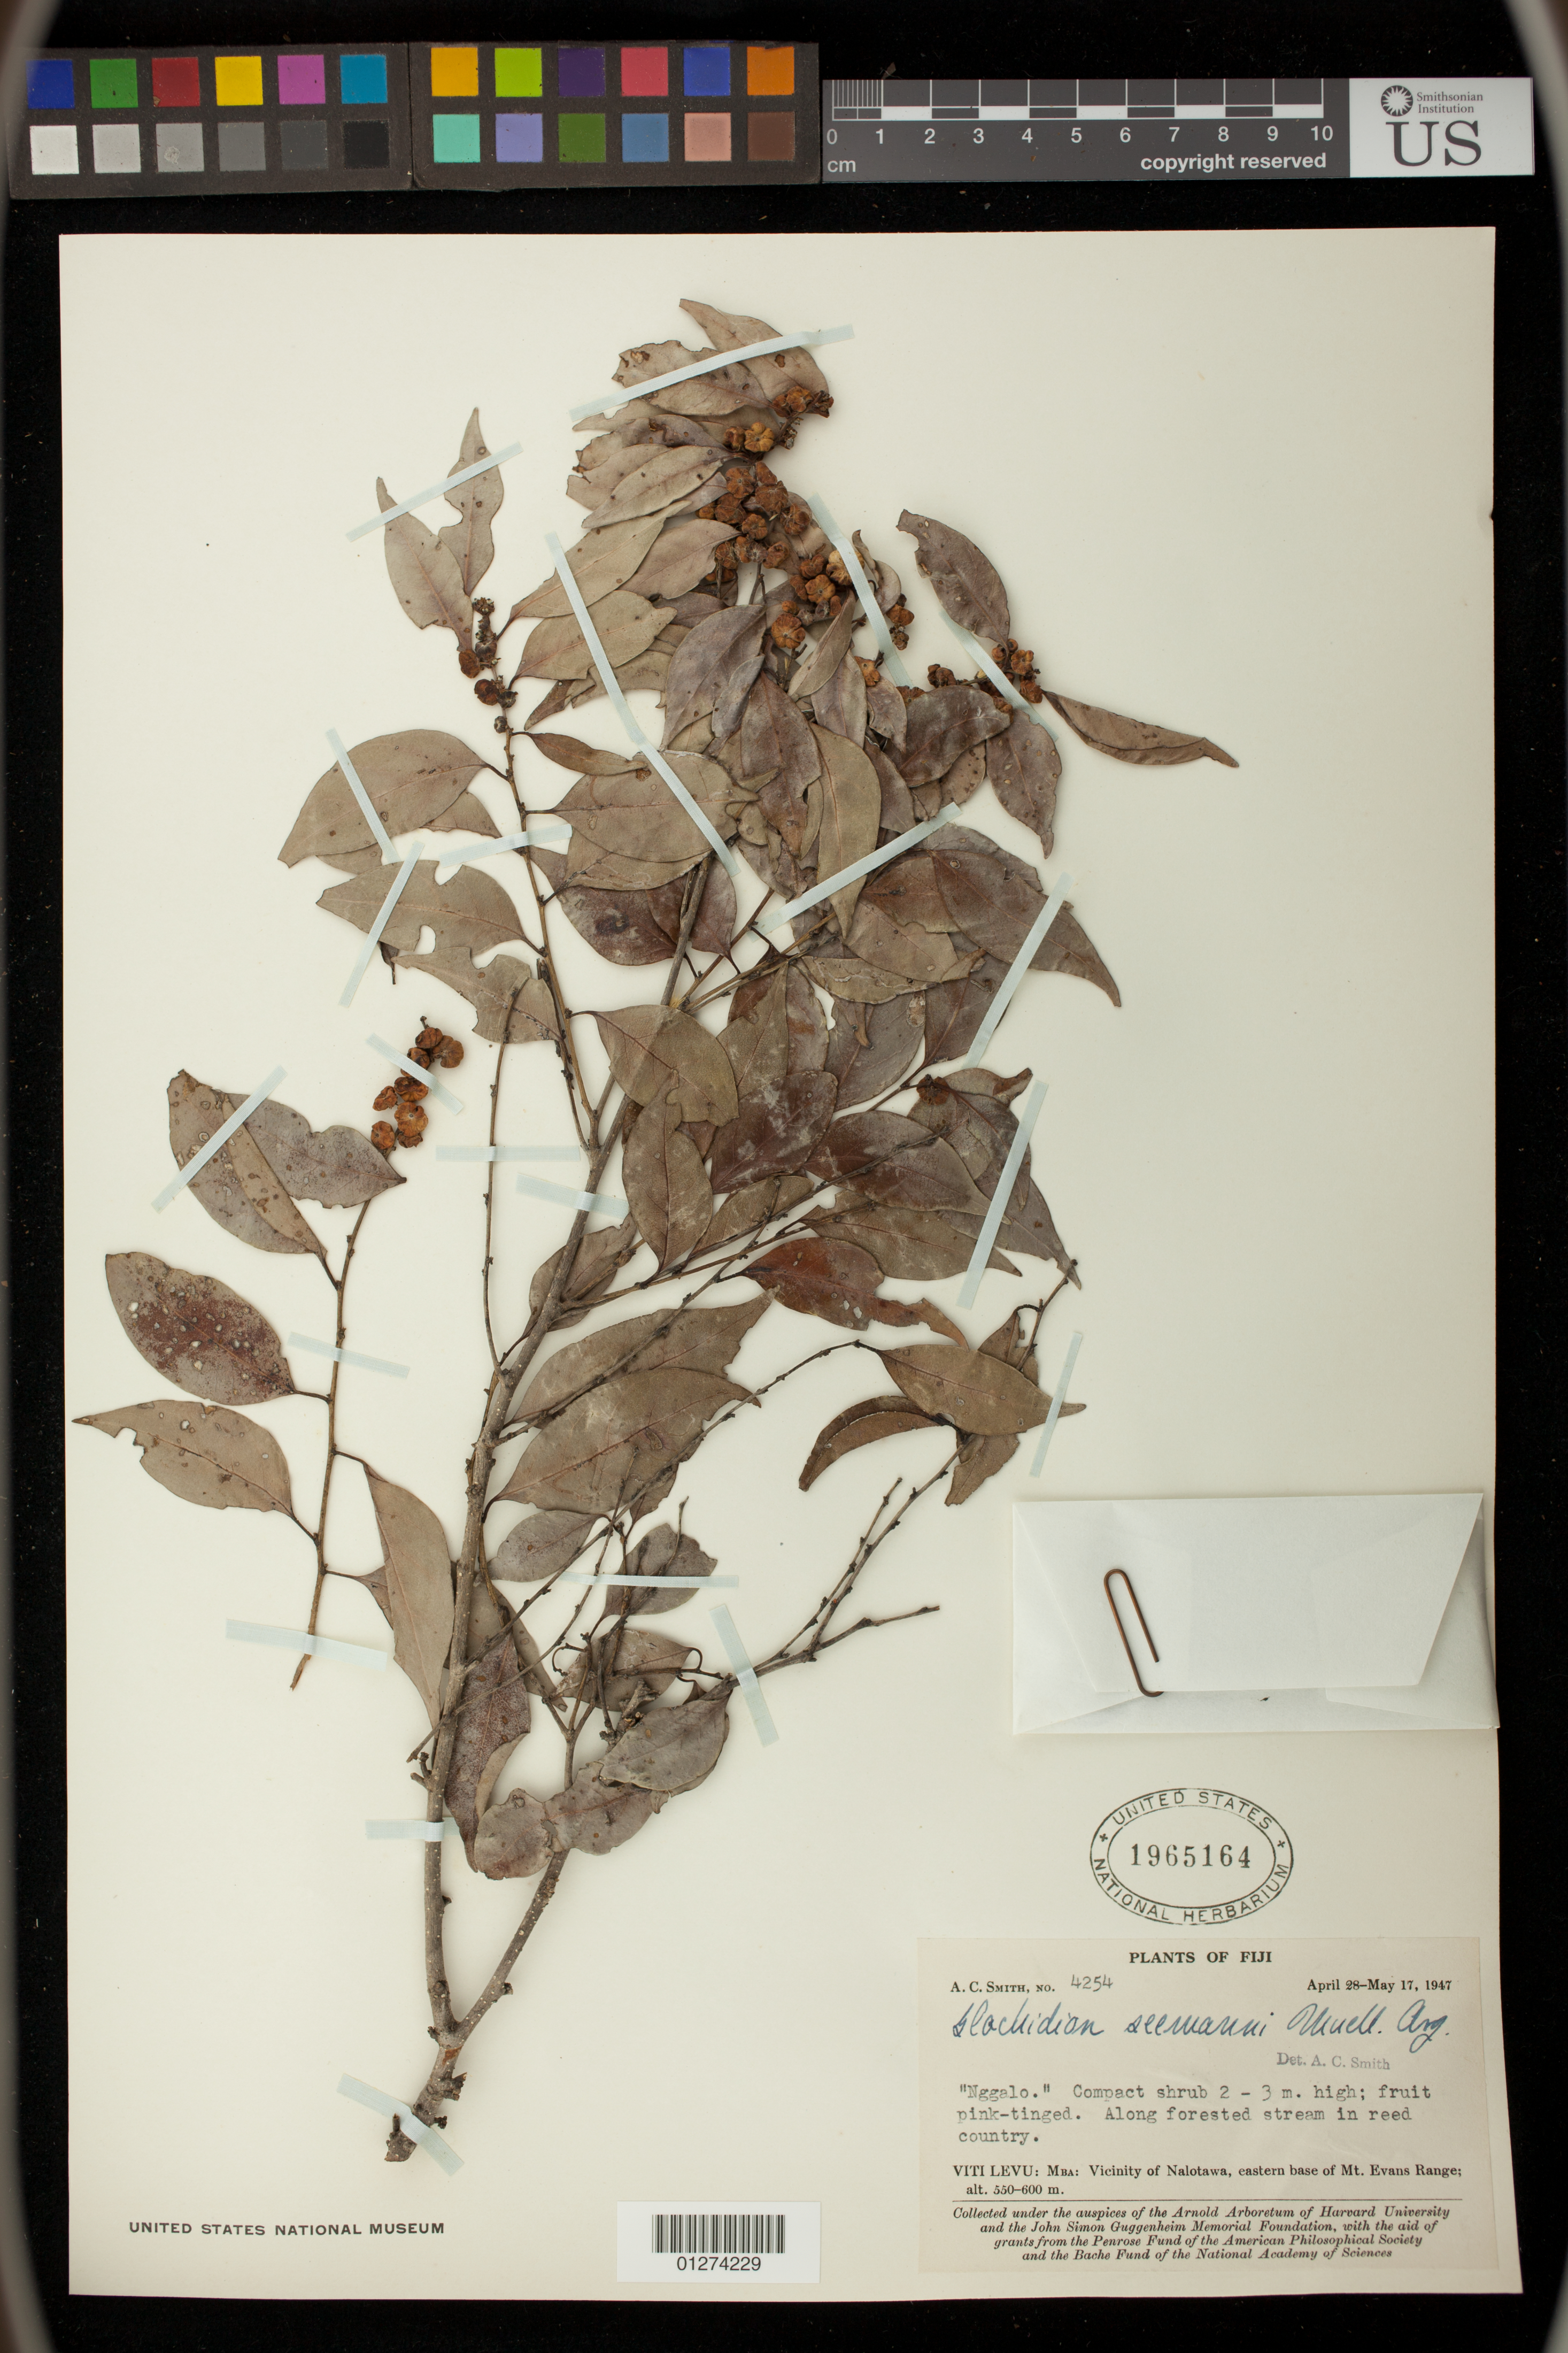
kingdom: Plantae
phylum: Tracheophyta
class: Magnoliopsida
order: Malpighiales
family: Phyllanthaceae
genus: Phyllanthus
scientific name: Phyllanthus seemannii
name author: (Müll. Arg.) Müll. Arg.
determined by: Wagner, W. L., (BOT), Smithsonian Institution - National Museum of Natural History (UNITED STATES)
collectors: A. C. Smith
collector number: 4254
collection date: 1947-04-28/1947-05-17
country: Fiji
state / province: Western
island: Viti Levu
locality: Vicinity of Nalotawa, eastern base of Mt. Evans Range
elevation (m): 550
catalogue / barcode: US 1965164